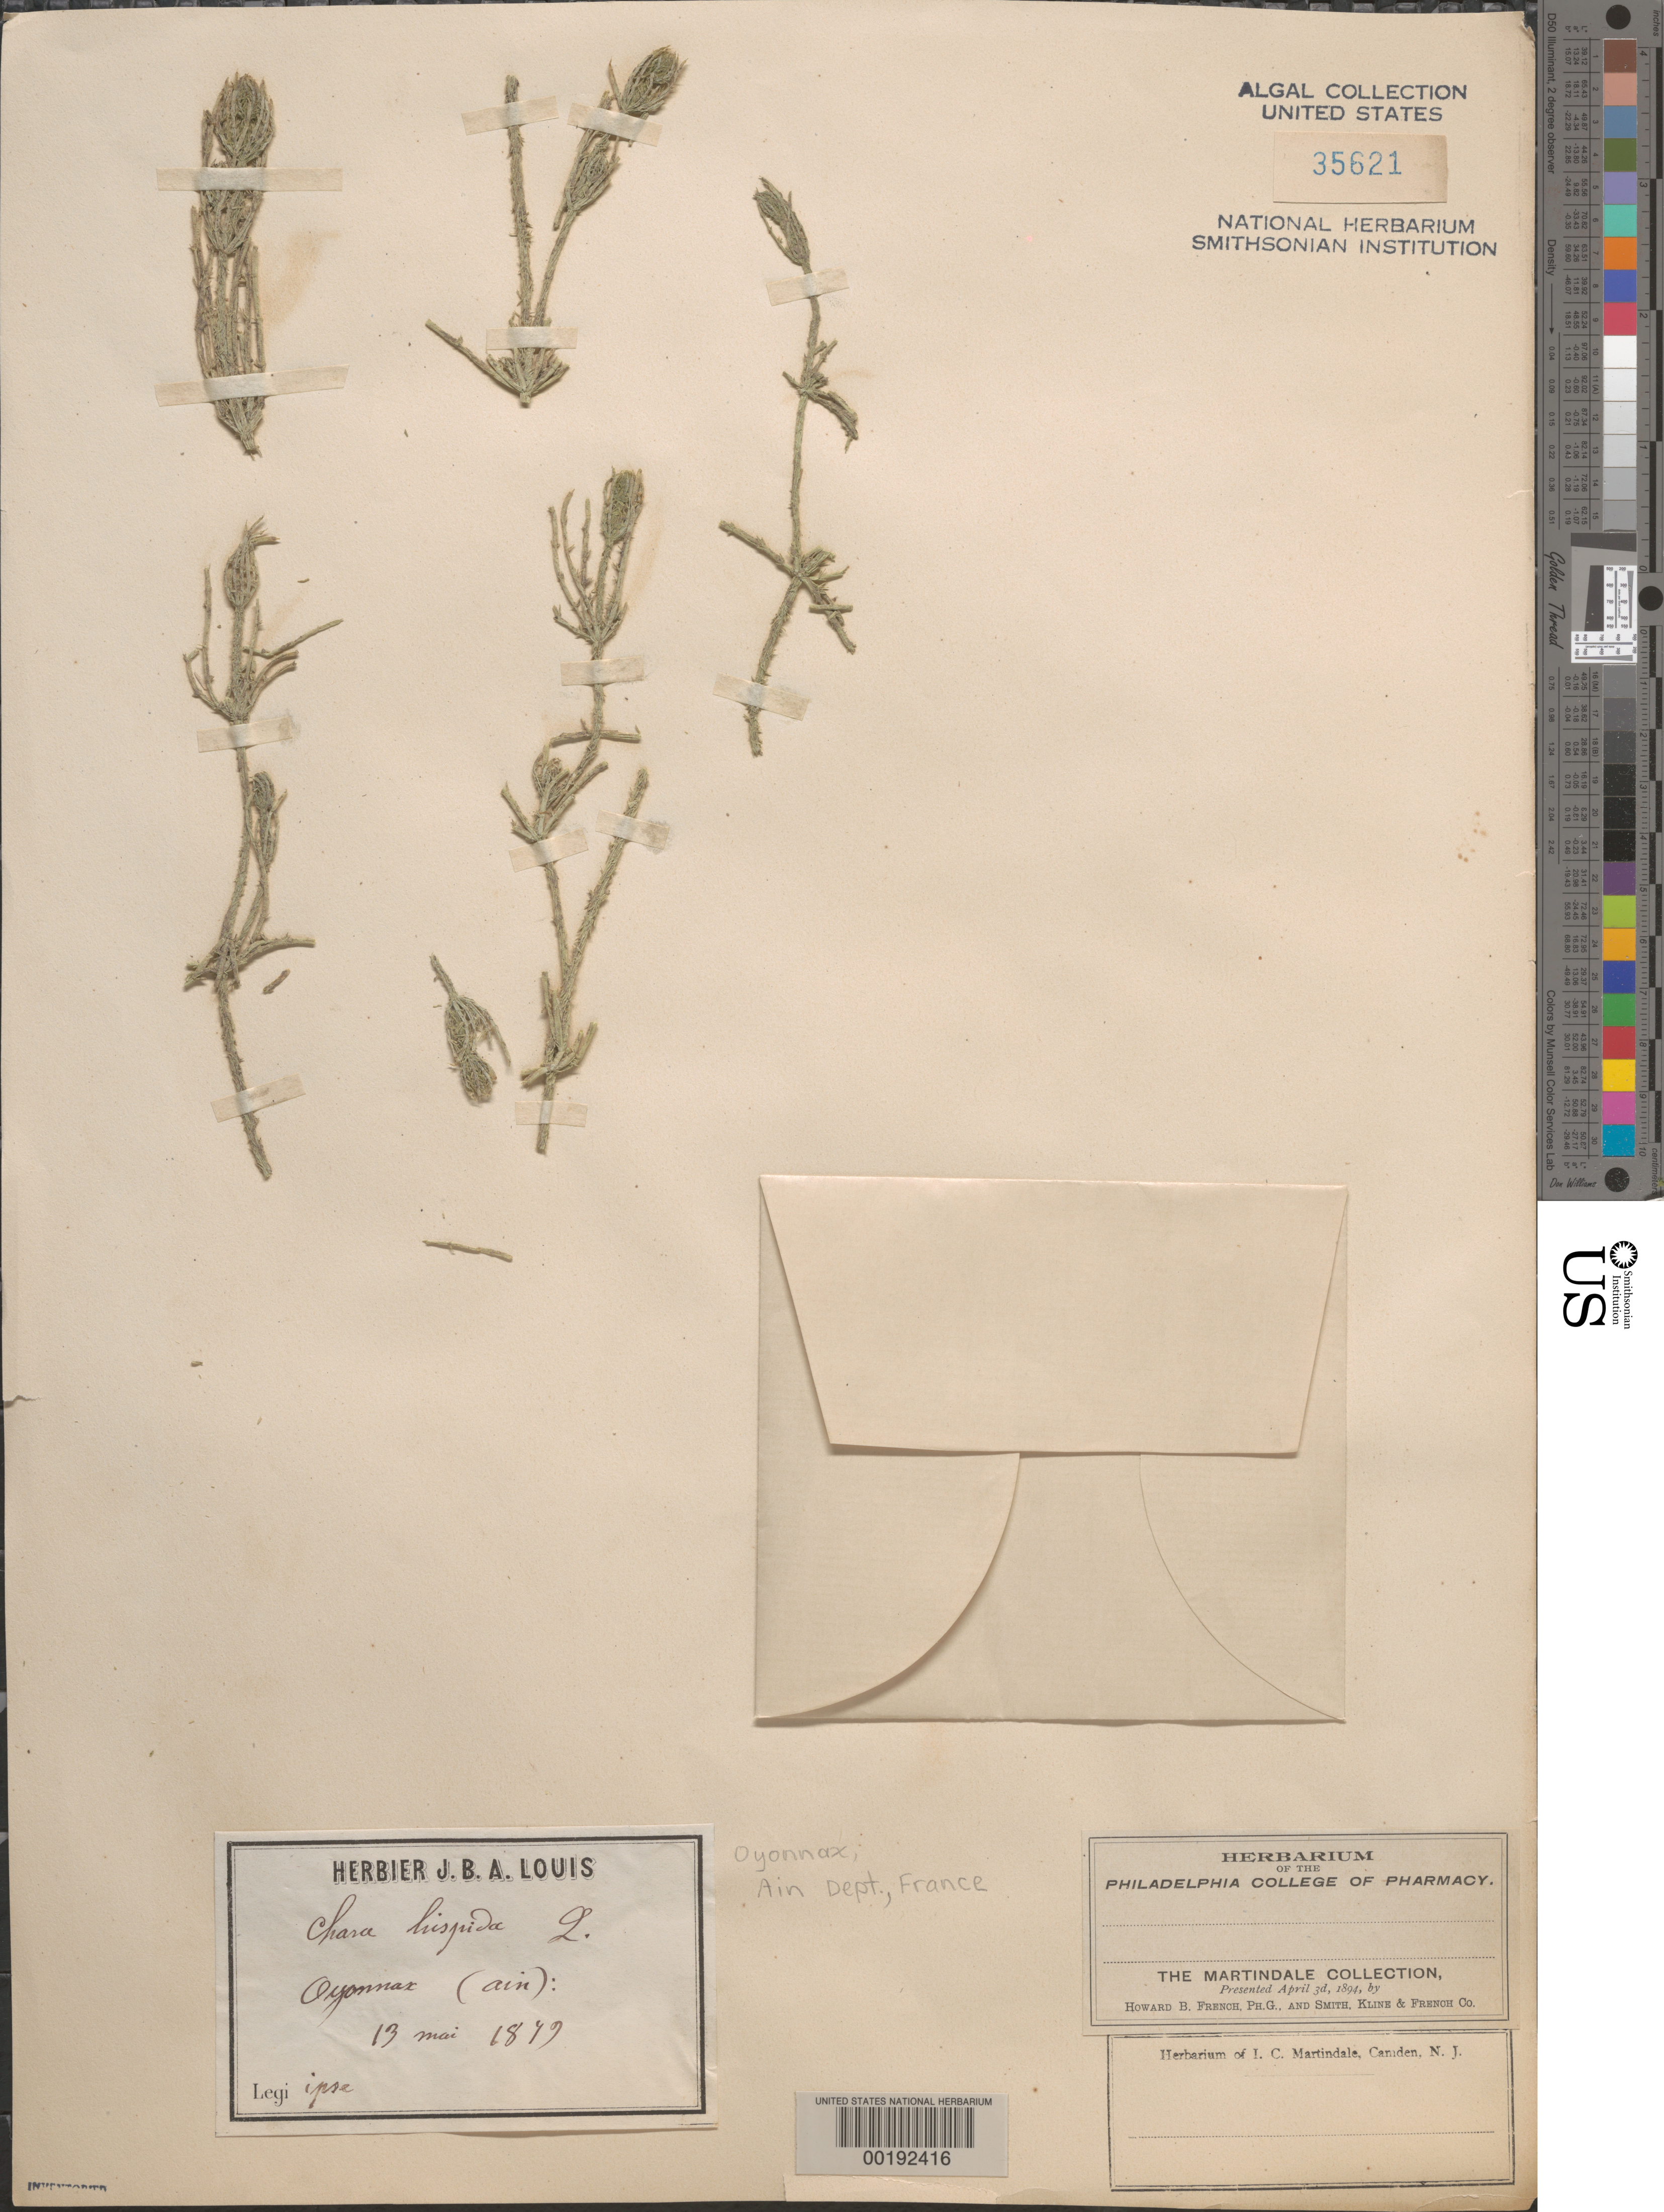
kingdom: Plantae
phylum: Charophyta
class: Charophyceae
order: Charales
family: Characeae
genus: Chara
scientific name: Chara hispida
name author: L.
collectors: J. Louis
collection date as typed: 13 May 1879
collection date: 1879-05-13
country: France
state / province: Auvergne-Rhône-Alpes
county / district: Ain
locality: Oyonnax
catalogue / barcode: US 35621